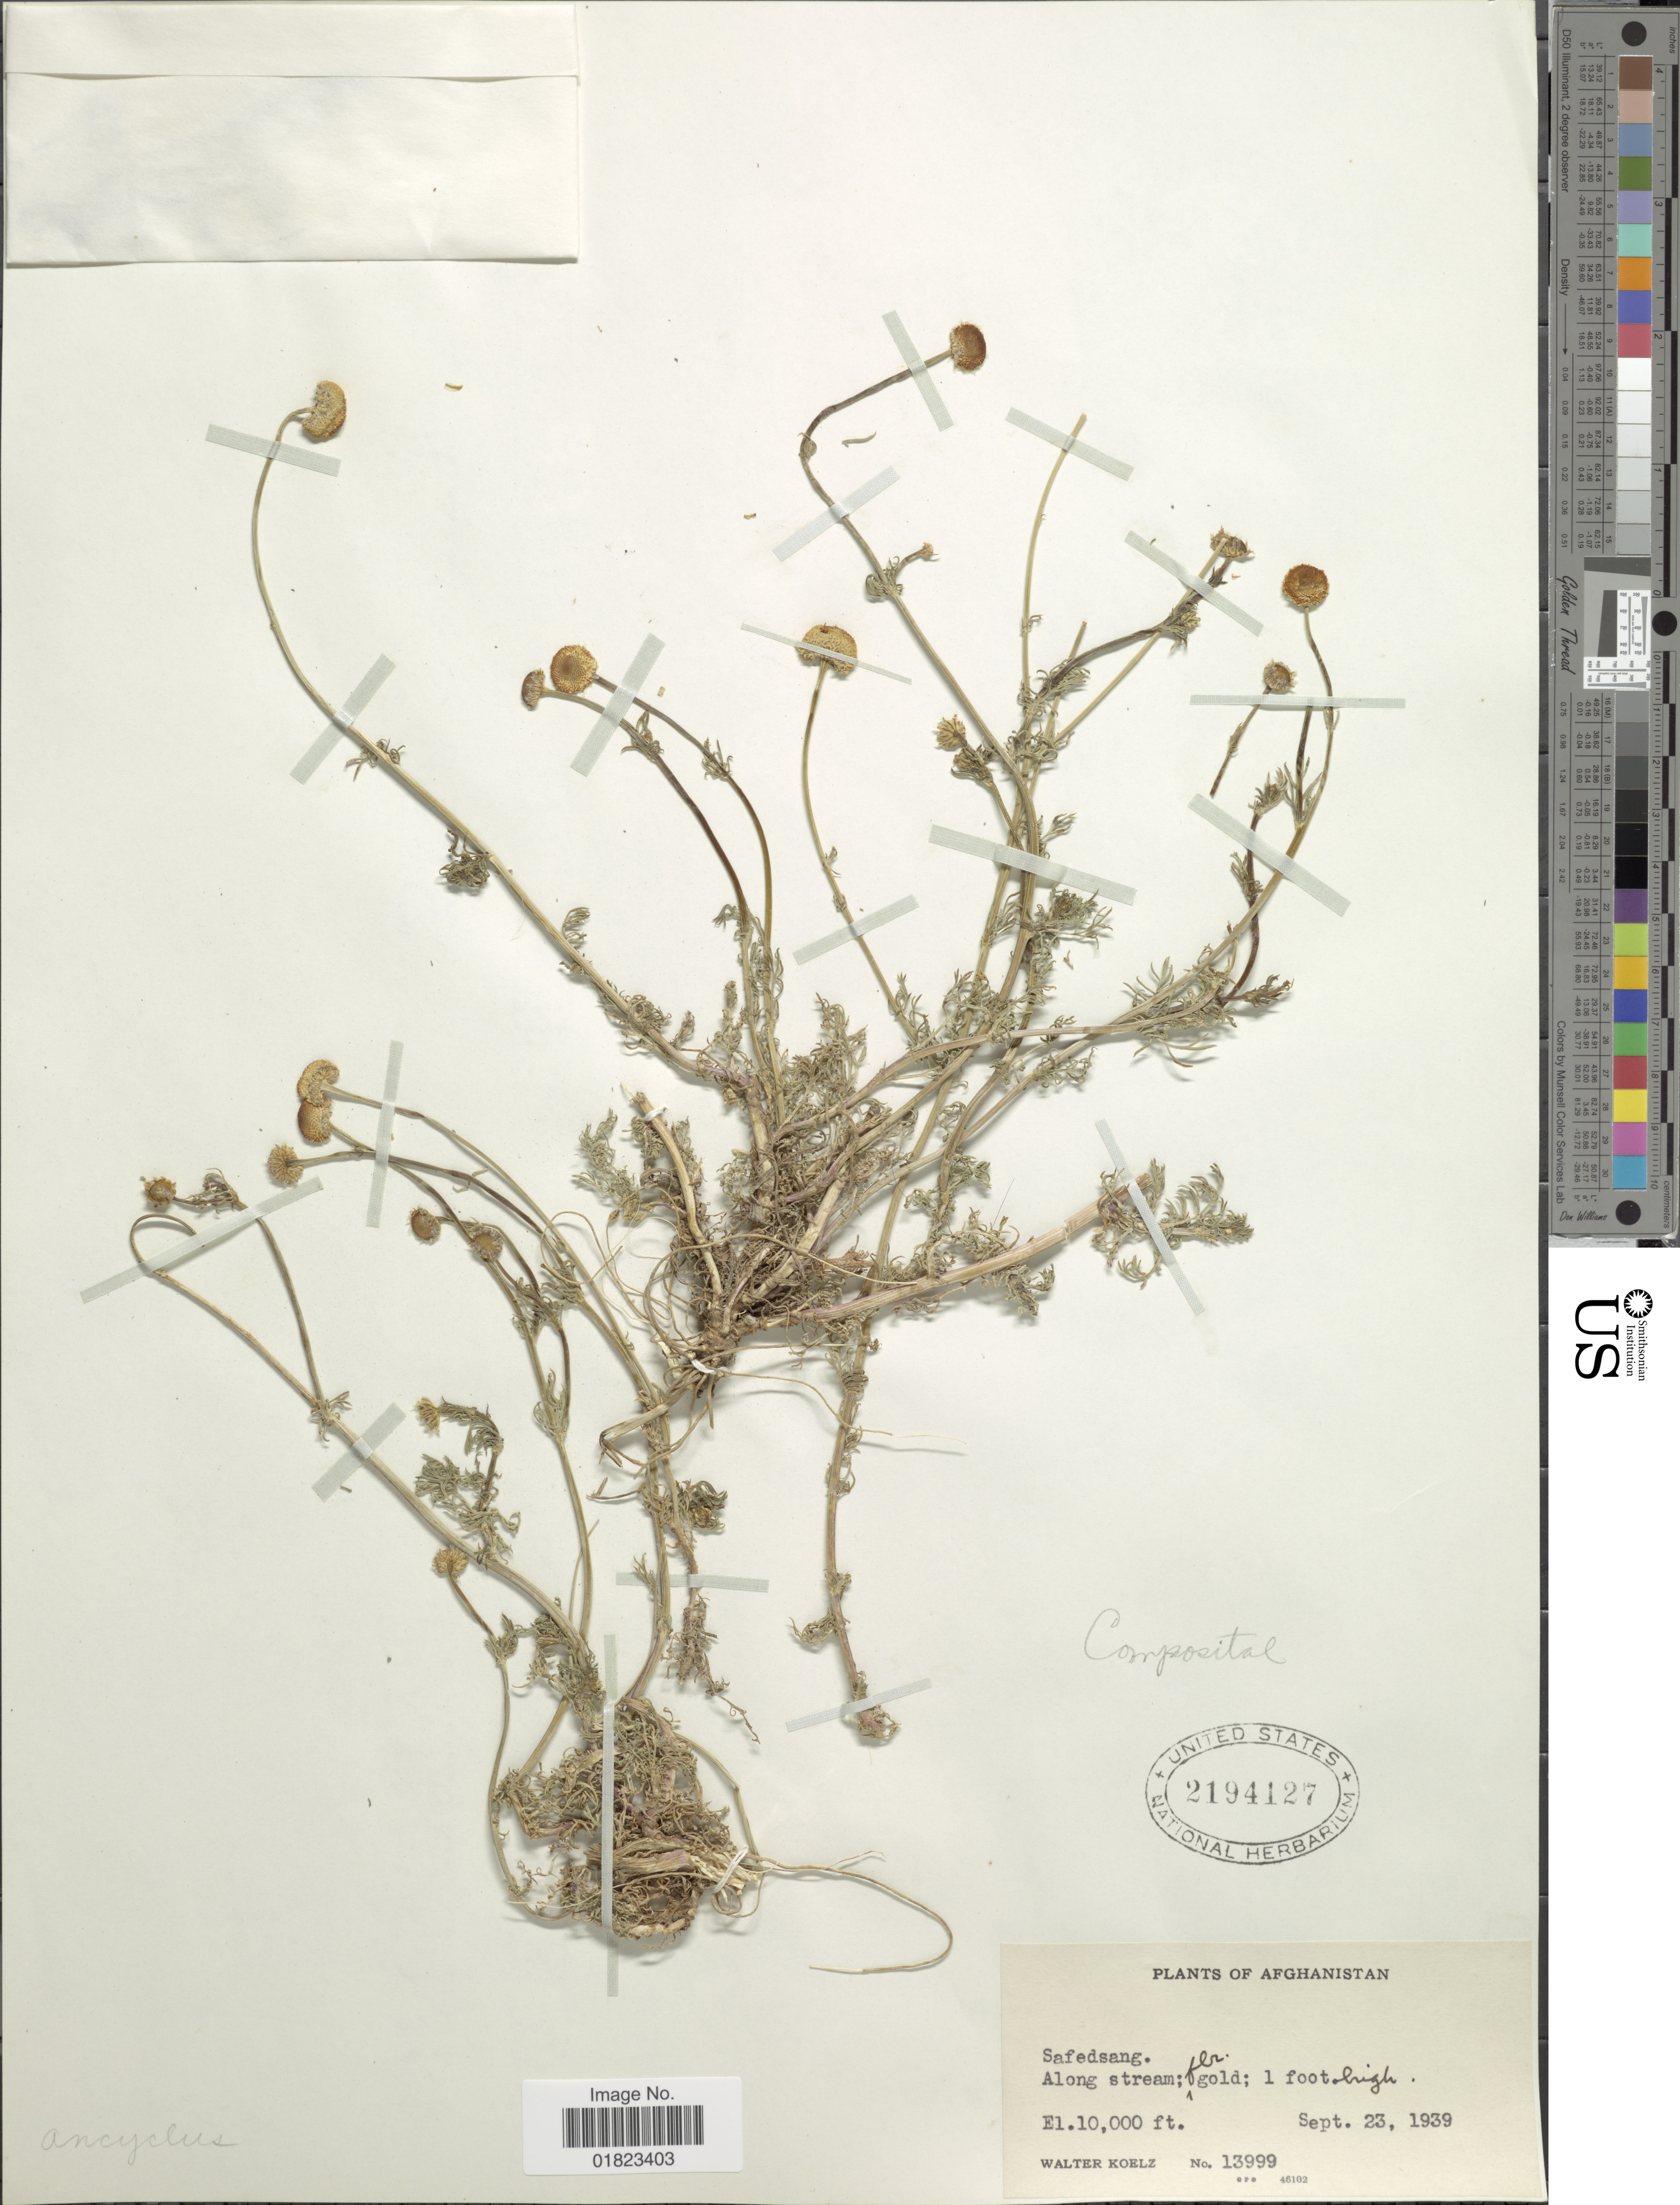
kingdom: Plantae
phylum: Tracheophyta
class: Magnoliopsida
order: Asterales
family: Asteraceae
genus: Matricaria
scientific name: Matricaria sp.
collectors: W. N. Koelz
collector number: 13999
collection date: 1939-09-23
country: Afghanistan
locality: Safedsang, Along stream.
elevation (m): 3048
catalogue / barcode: US 2194127